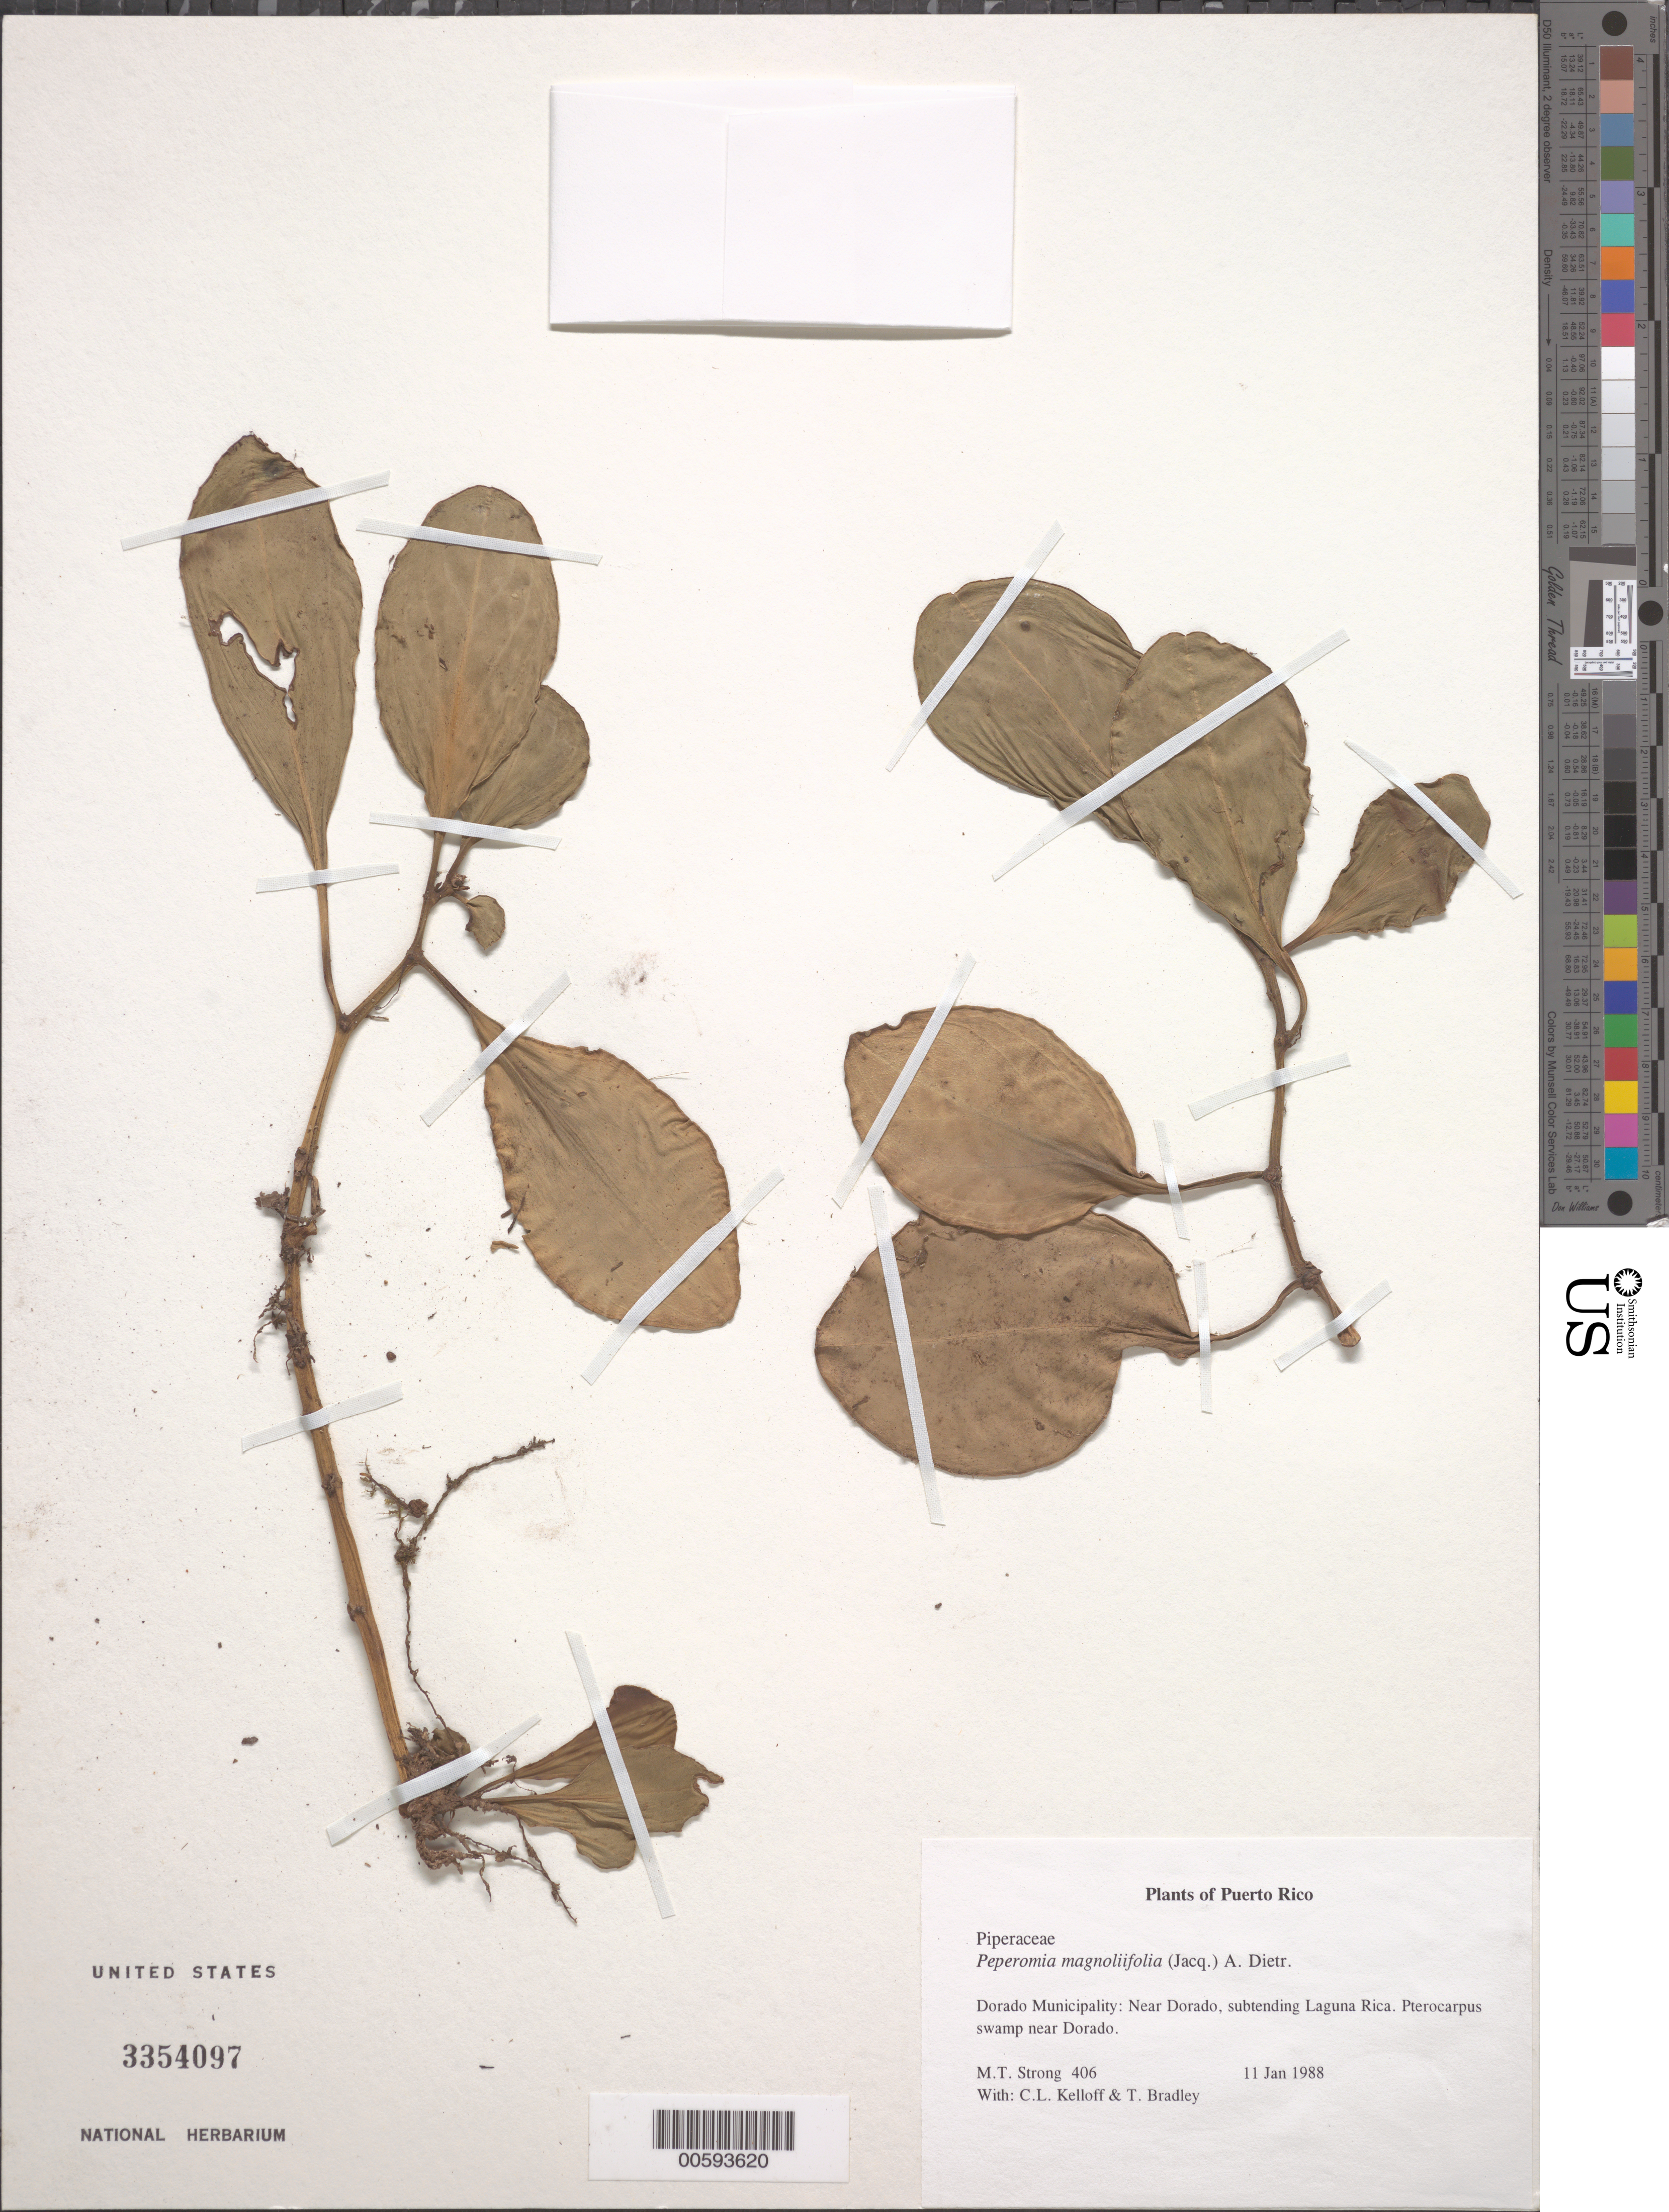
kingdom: Plantae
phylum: Tracheophyta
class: Magnoliopsida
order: Piperales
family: Piperaceae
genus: Peperomia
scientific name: Peperomia magnoliifolia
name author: (Jacq.) A. Dietr.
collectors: M. T. Strong, C. L. Kelloff & T. Bradley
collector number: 406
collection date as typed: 11 Jan 1988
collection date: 1988-01-11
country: Puerto Rico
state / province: Dorado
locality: Dorado Municipality: Near Dorado, subtending Laguna Rica.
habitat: Pterocarpus swamp near Dorado.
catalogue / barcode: US 3354097